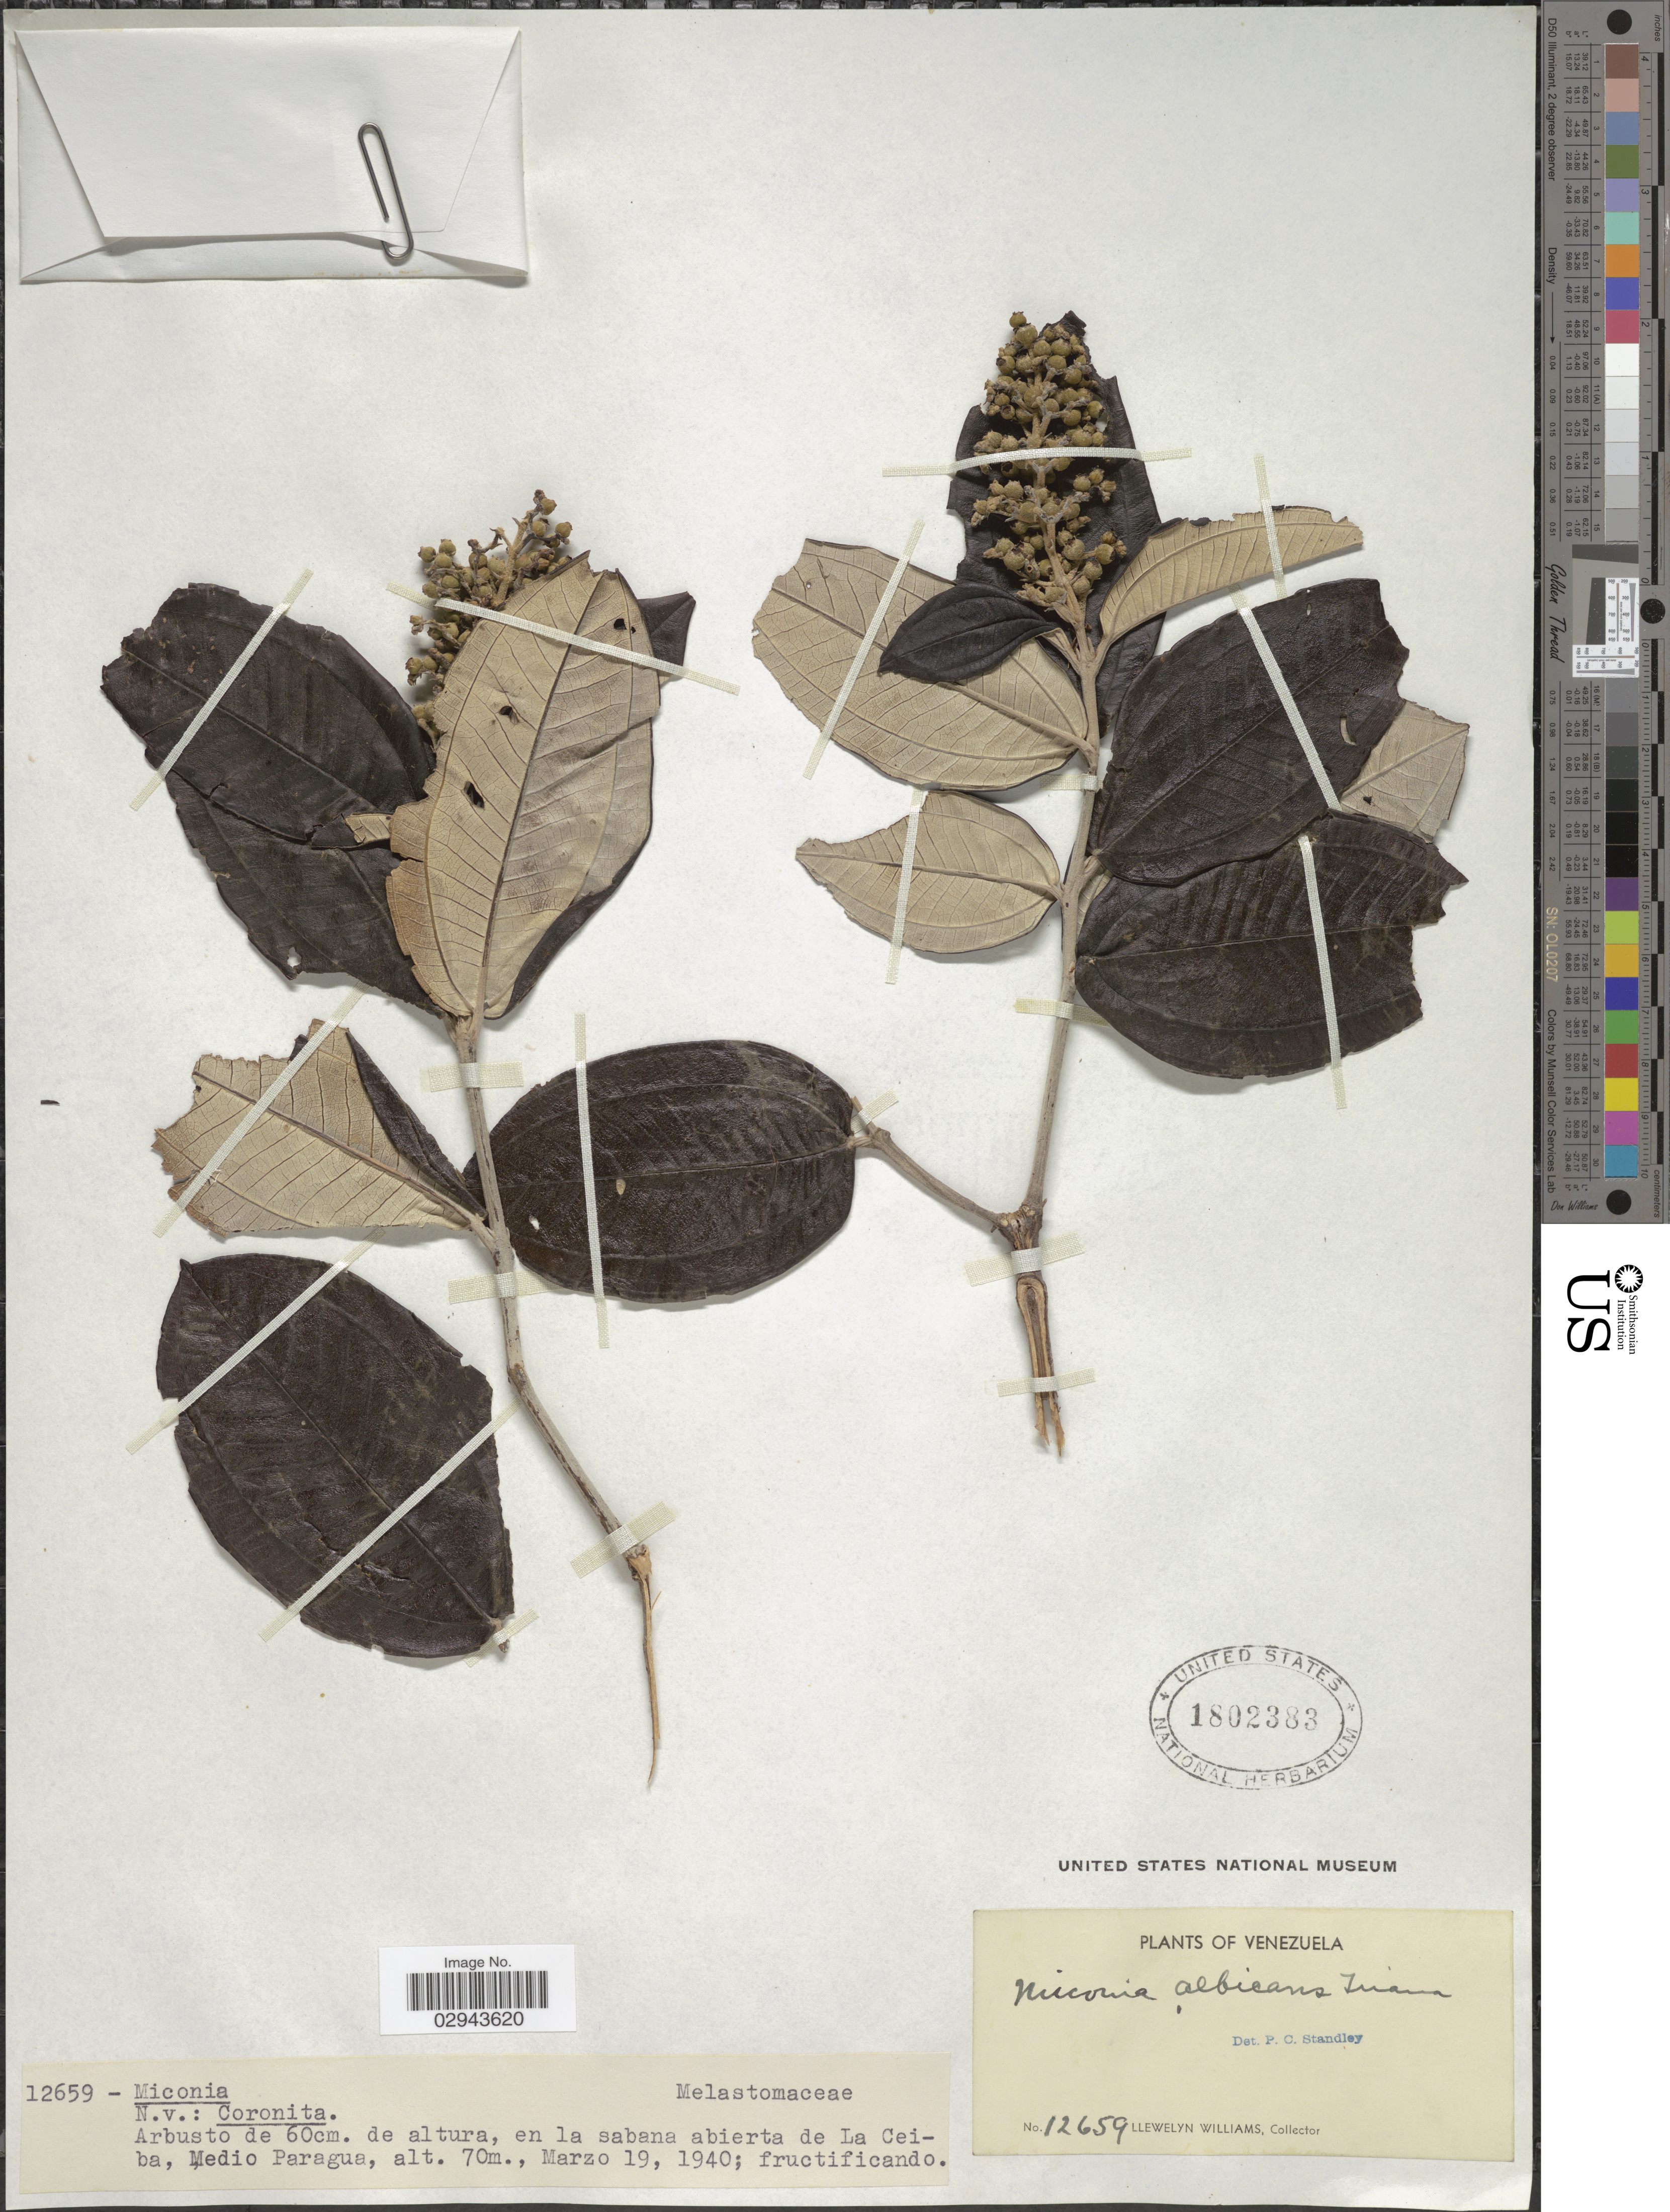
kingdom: Plantae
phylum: Tracheophyta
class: Magnoliopsida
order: Myrtales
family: Melastomataceae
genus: Miconia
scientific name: Miconia stenostachya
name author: DC.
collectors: Ll. Williams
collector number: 12659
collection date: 1940-03-19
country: Venezuela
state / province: Trujillo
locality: En la sabana abierta de La Ceiba, Medio Paragua.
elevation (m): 70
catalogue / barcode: US 1802383